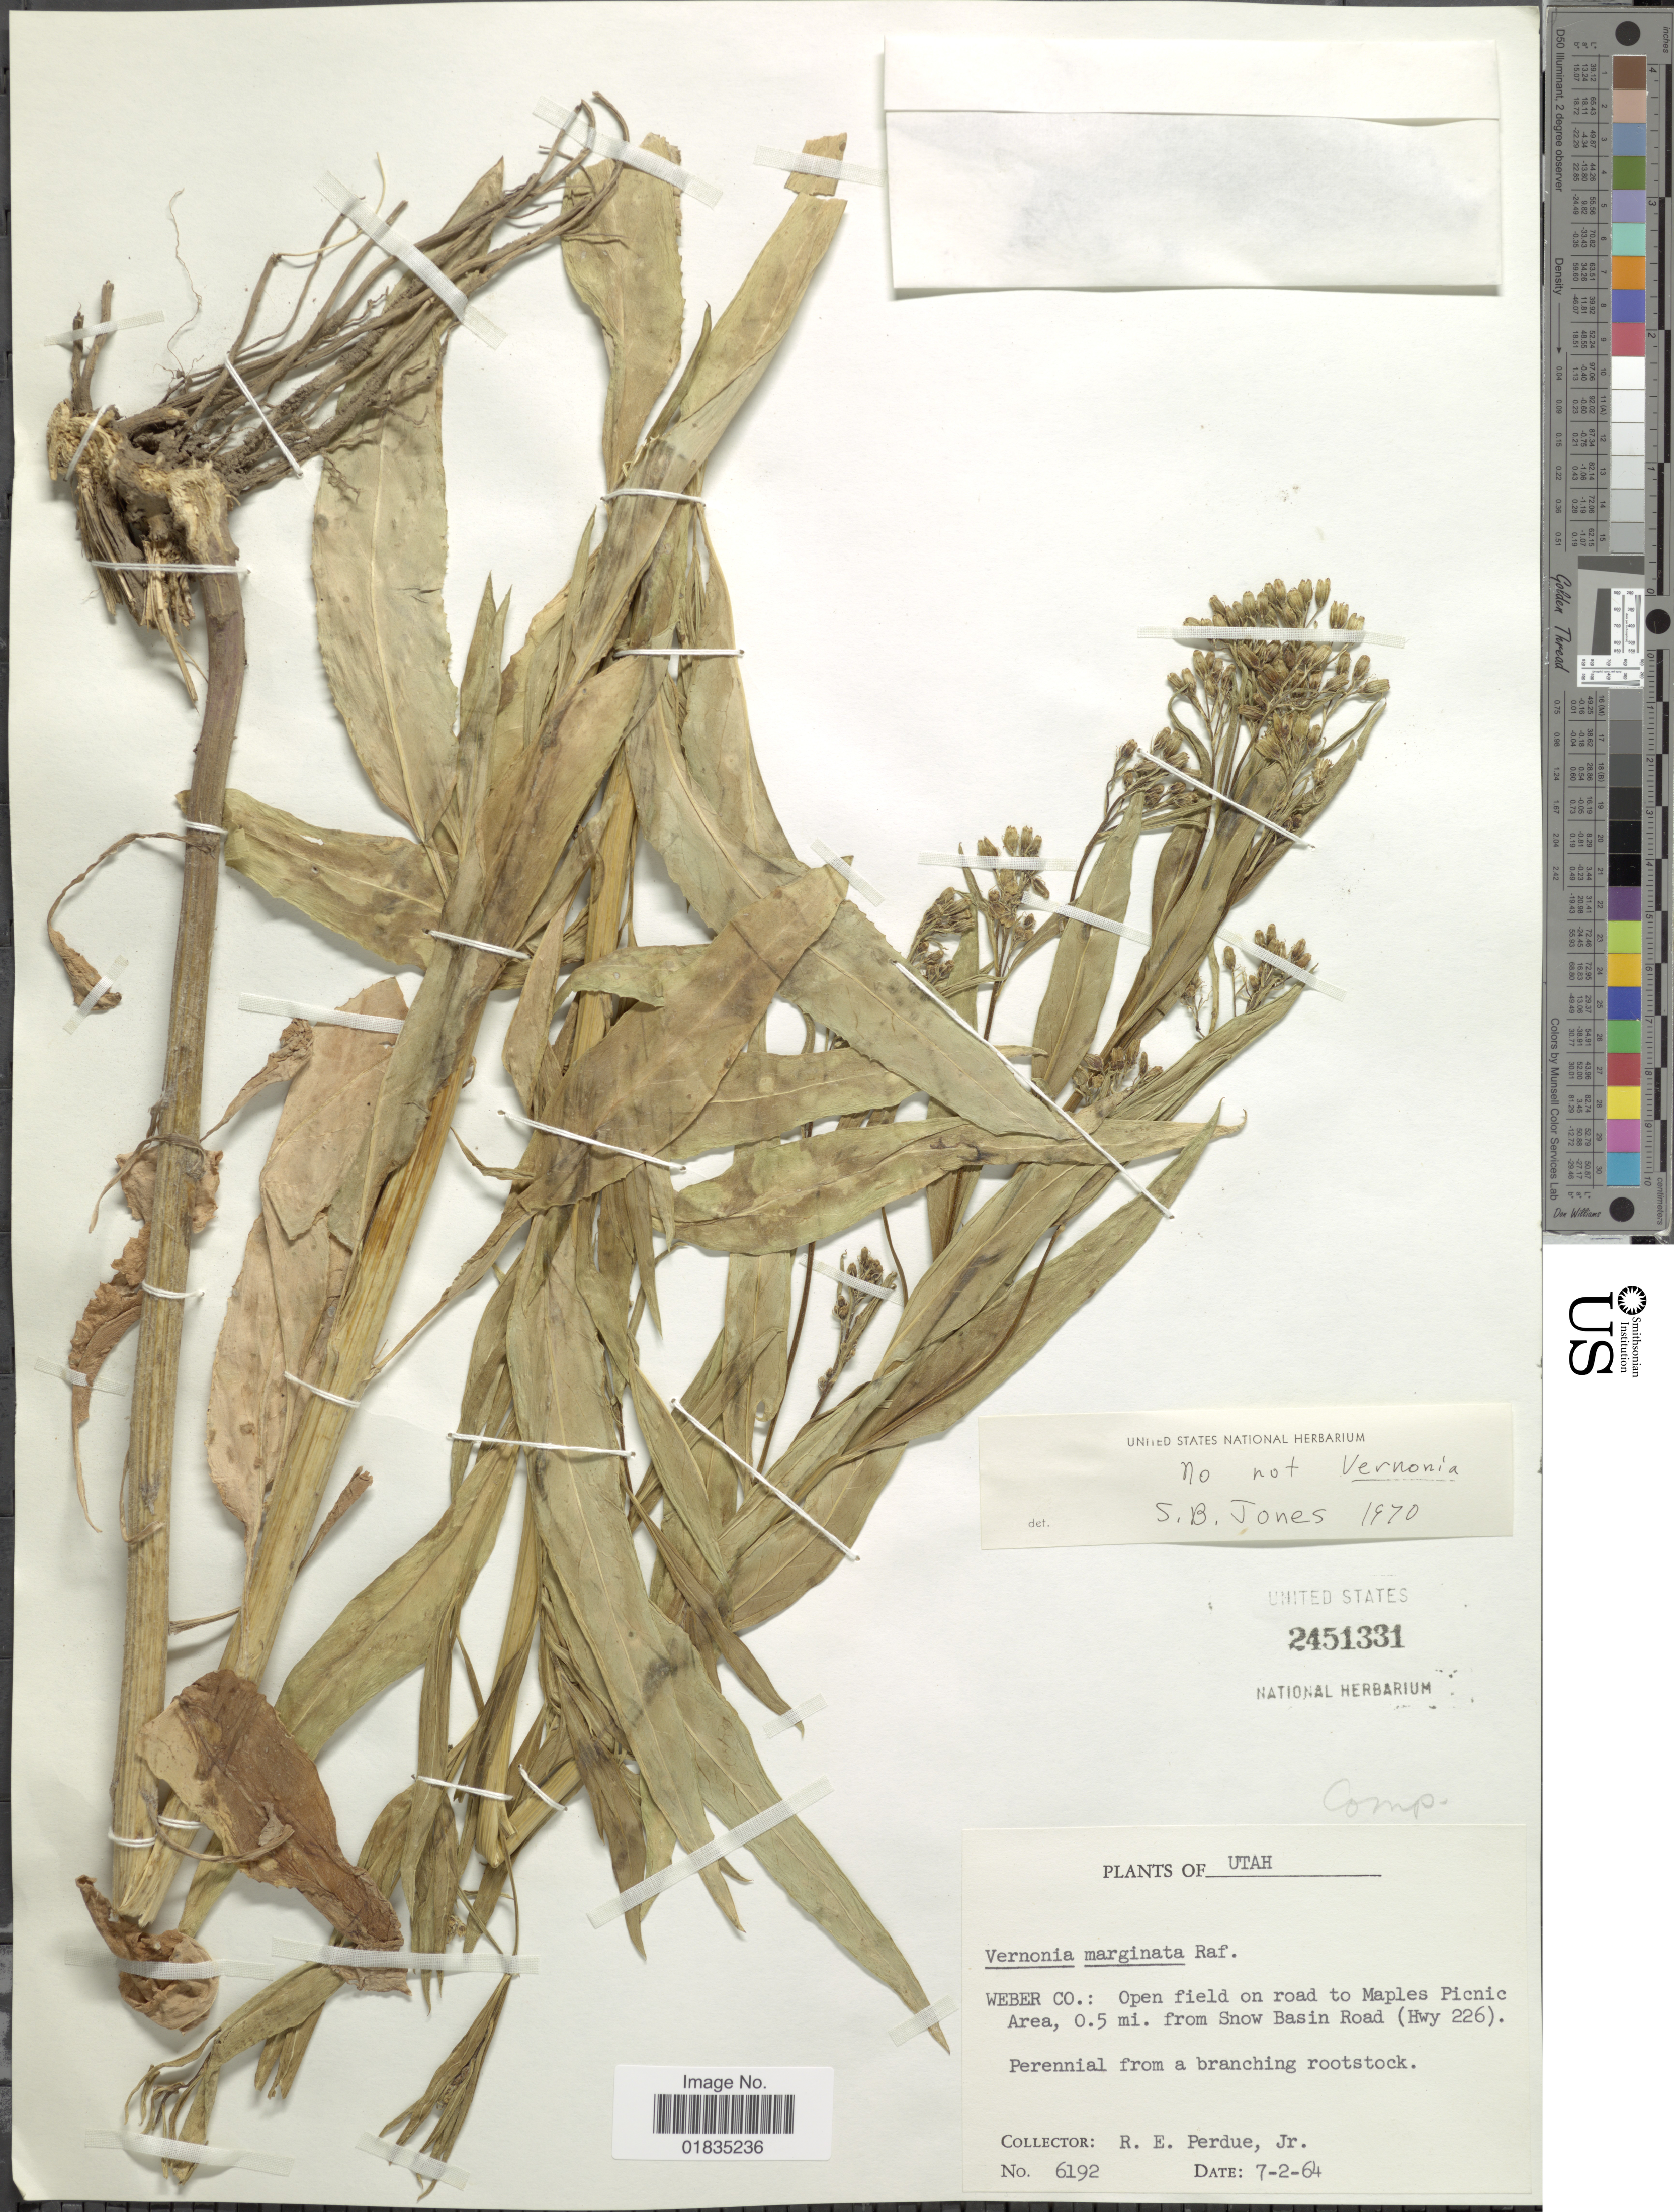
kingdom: Plantae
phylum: Tracheophyta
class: Magnoliopsida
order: Asterales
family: Asteraceae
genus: Senecio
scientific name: Senecio serra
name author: Hook.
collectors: R. E. Perdue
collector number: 6192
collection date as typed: Transcribed d/m/y: 2/7/64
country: United States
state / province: Utah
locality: Weber Co.: open field on road to Maples Picnic Area, 0.5 mi. from Snow Basin Road (Hwy 226).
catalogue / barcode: US 2451331